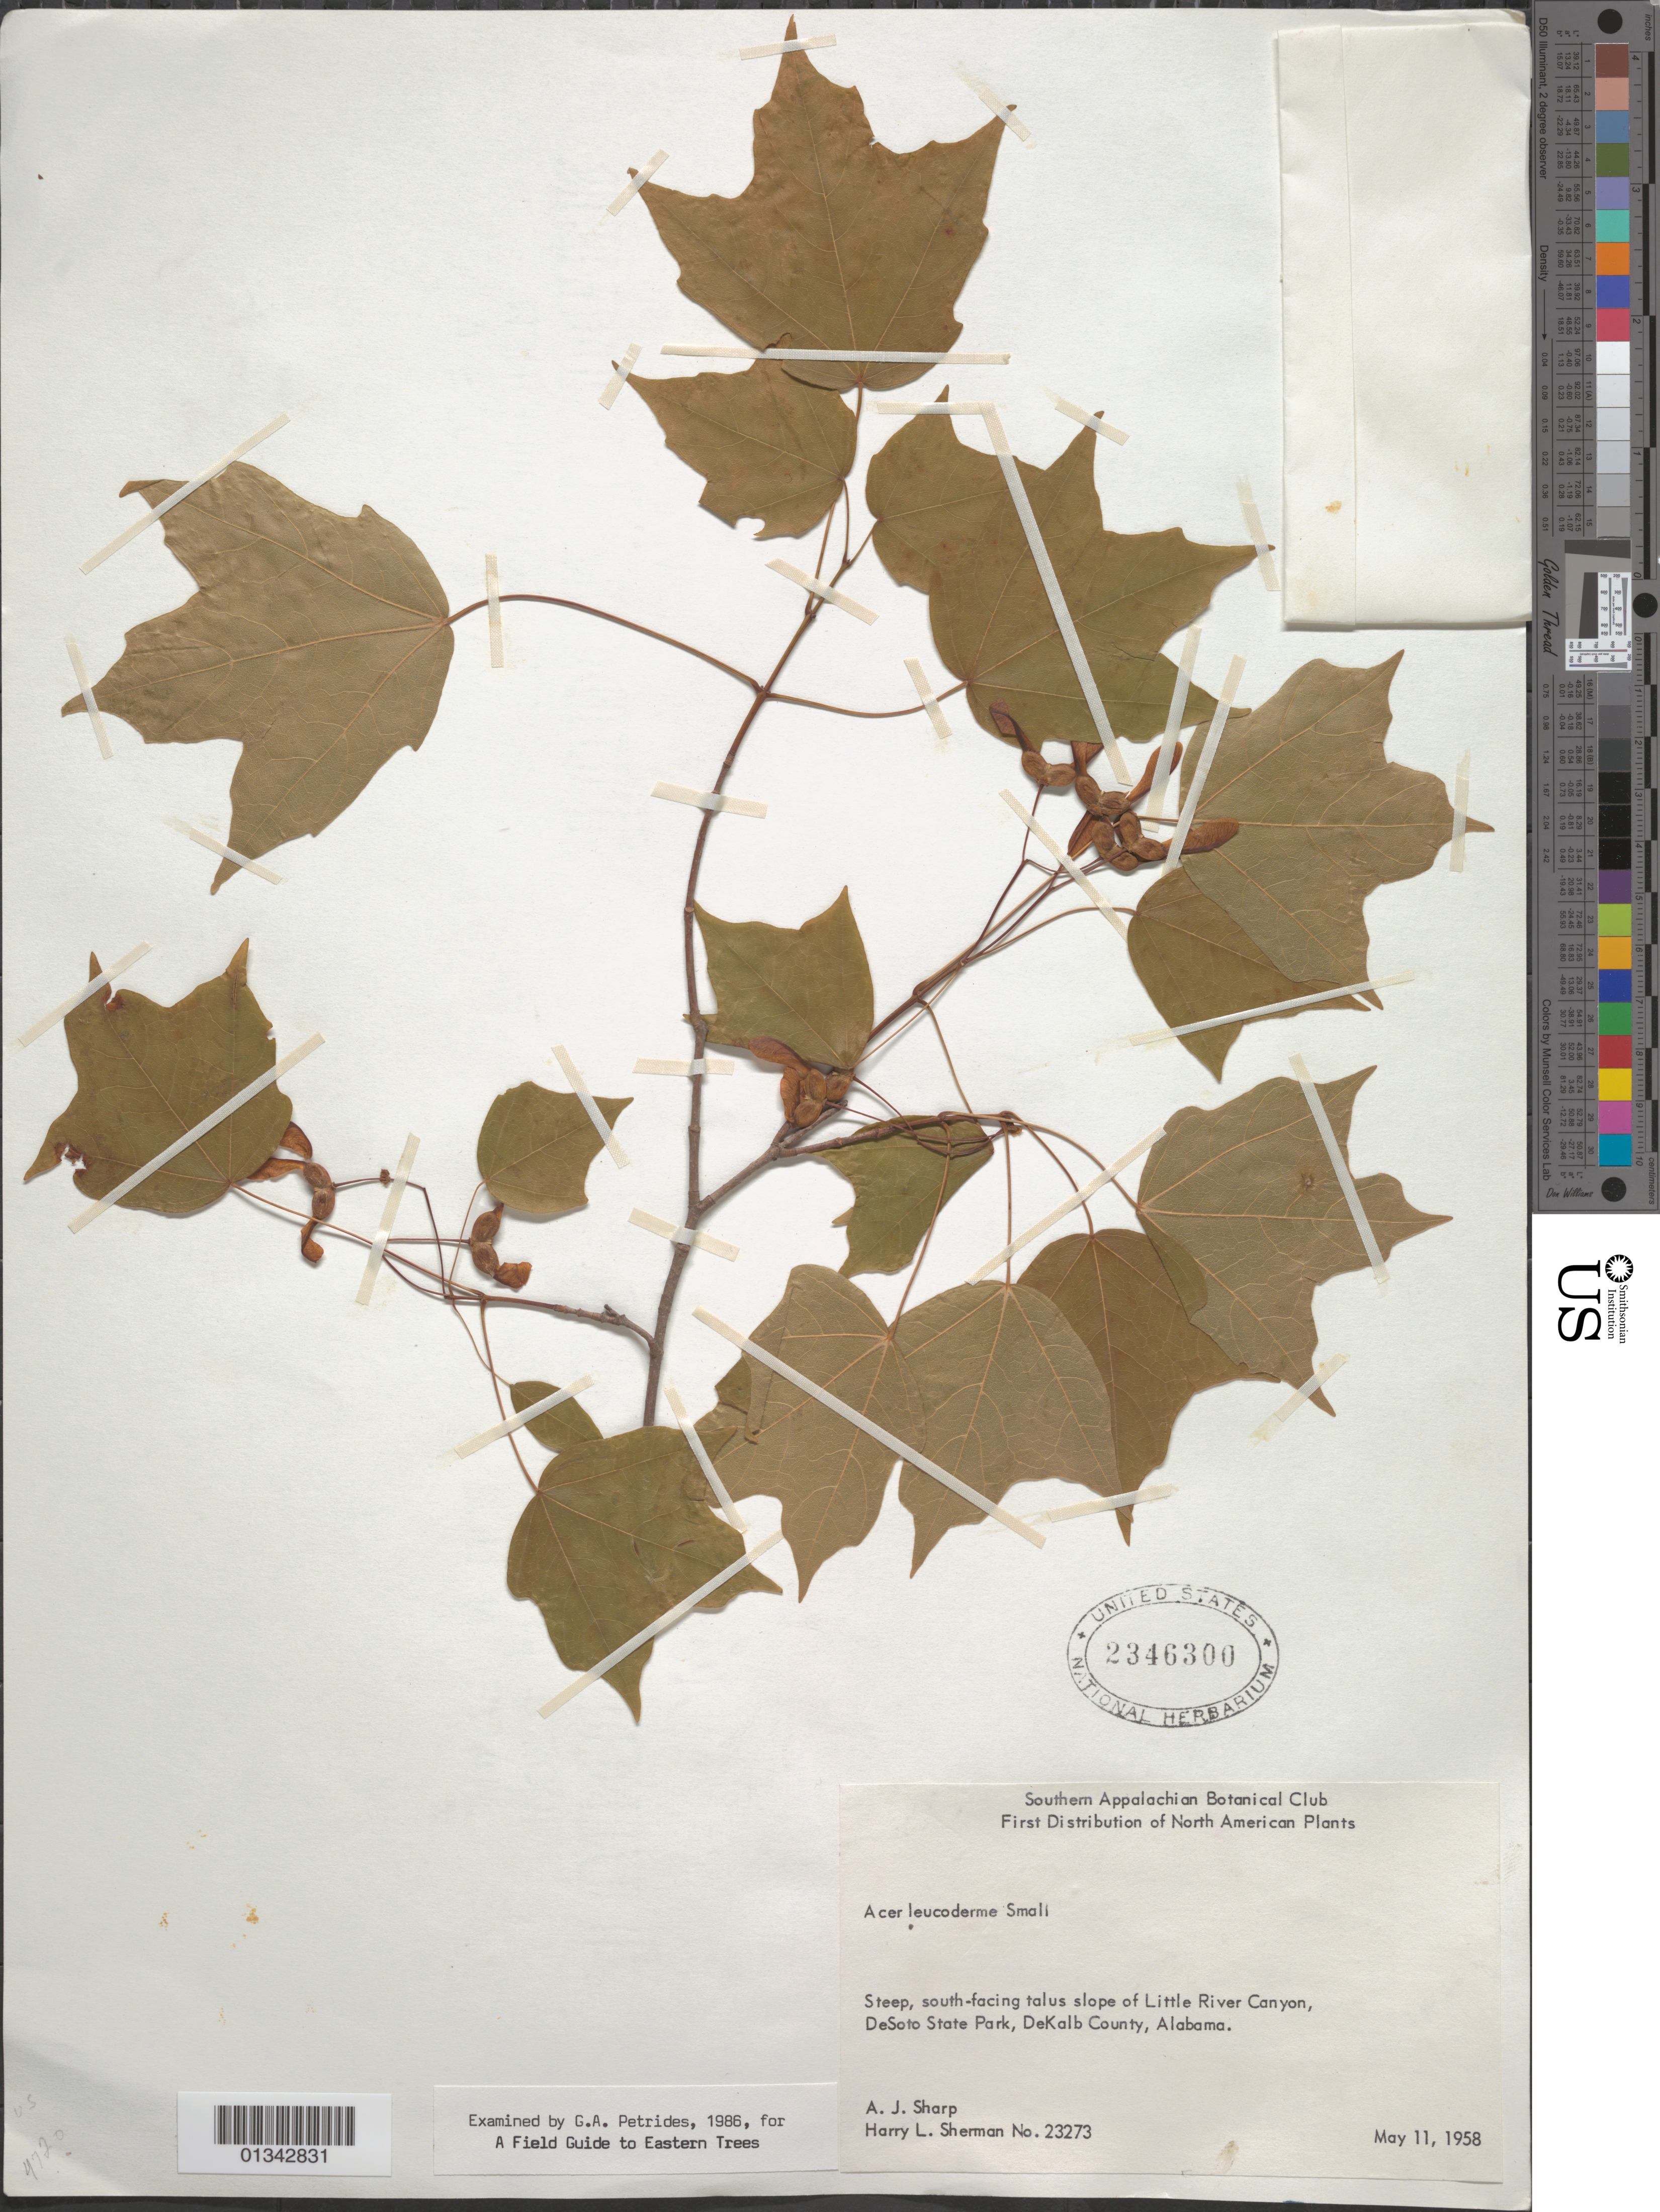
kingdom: Plantae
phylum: Tracheophyta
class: Magnoliopsida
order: Sapindales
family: Sapindaceae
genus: Acer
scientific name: Acer saccharum subsp. leucoderme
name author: (Small) Desmarais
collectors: A. J. Sharp & H. Sherman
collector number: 23273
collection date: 1958-05-11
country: United States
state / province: Alabama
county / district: DeKalb Co.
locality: DeKalb Co., S-facing slope of Little River Canyon, DeSoto State Park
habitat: Steep, south-facing talus slope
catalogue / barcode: US 2346300